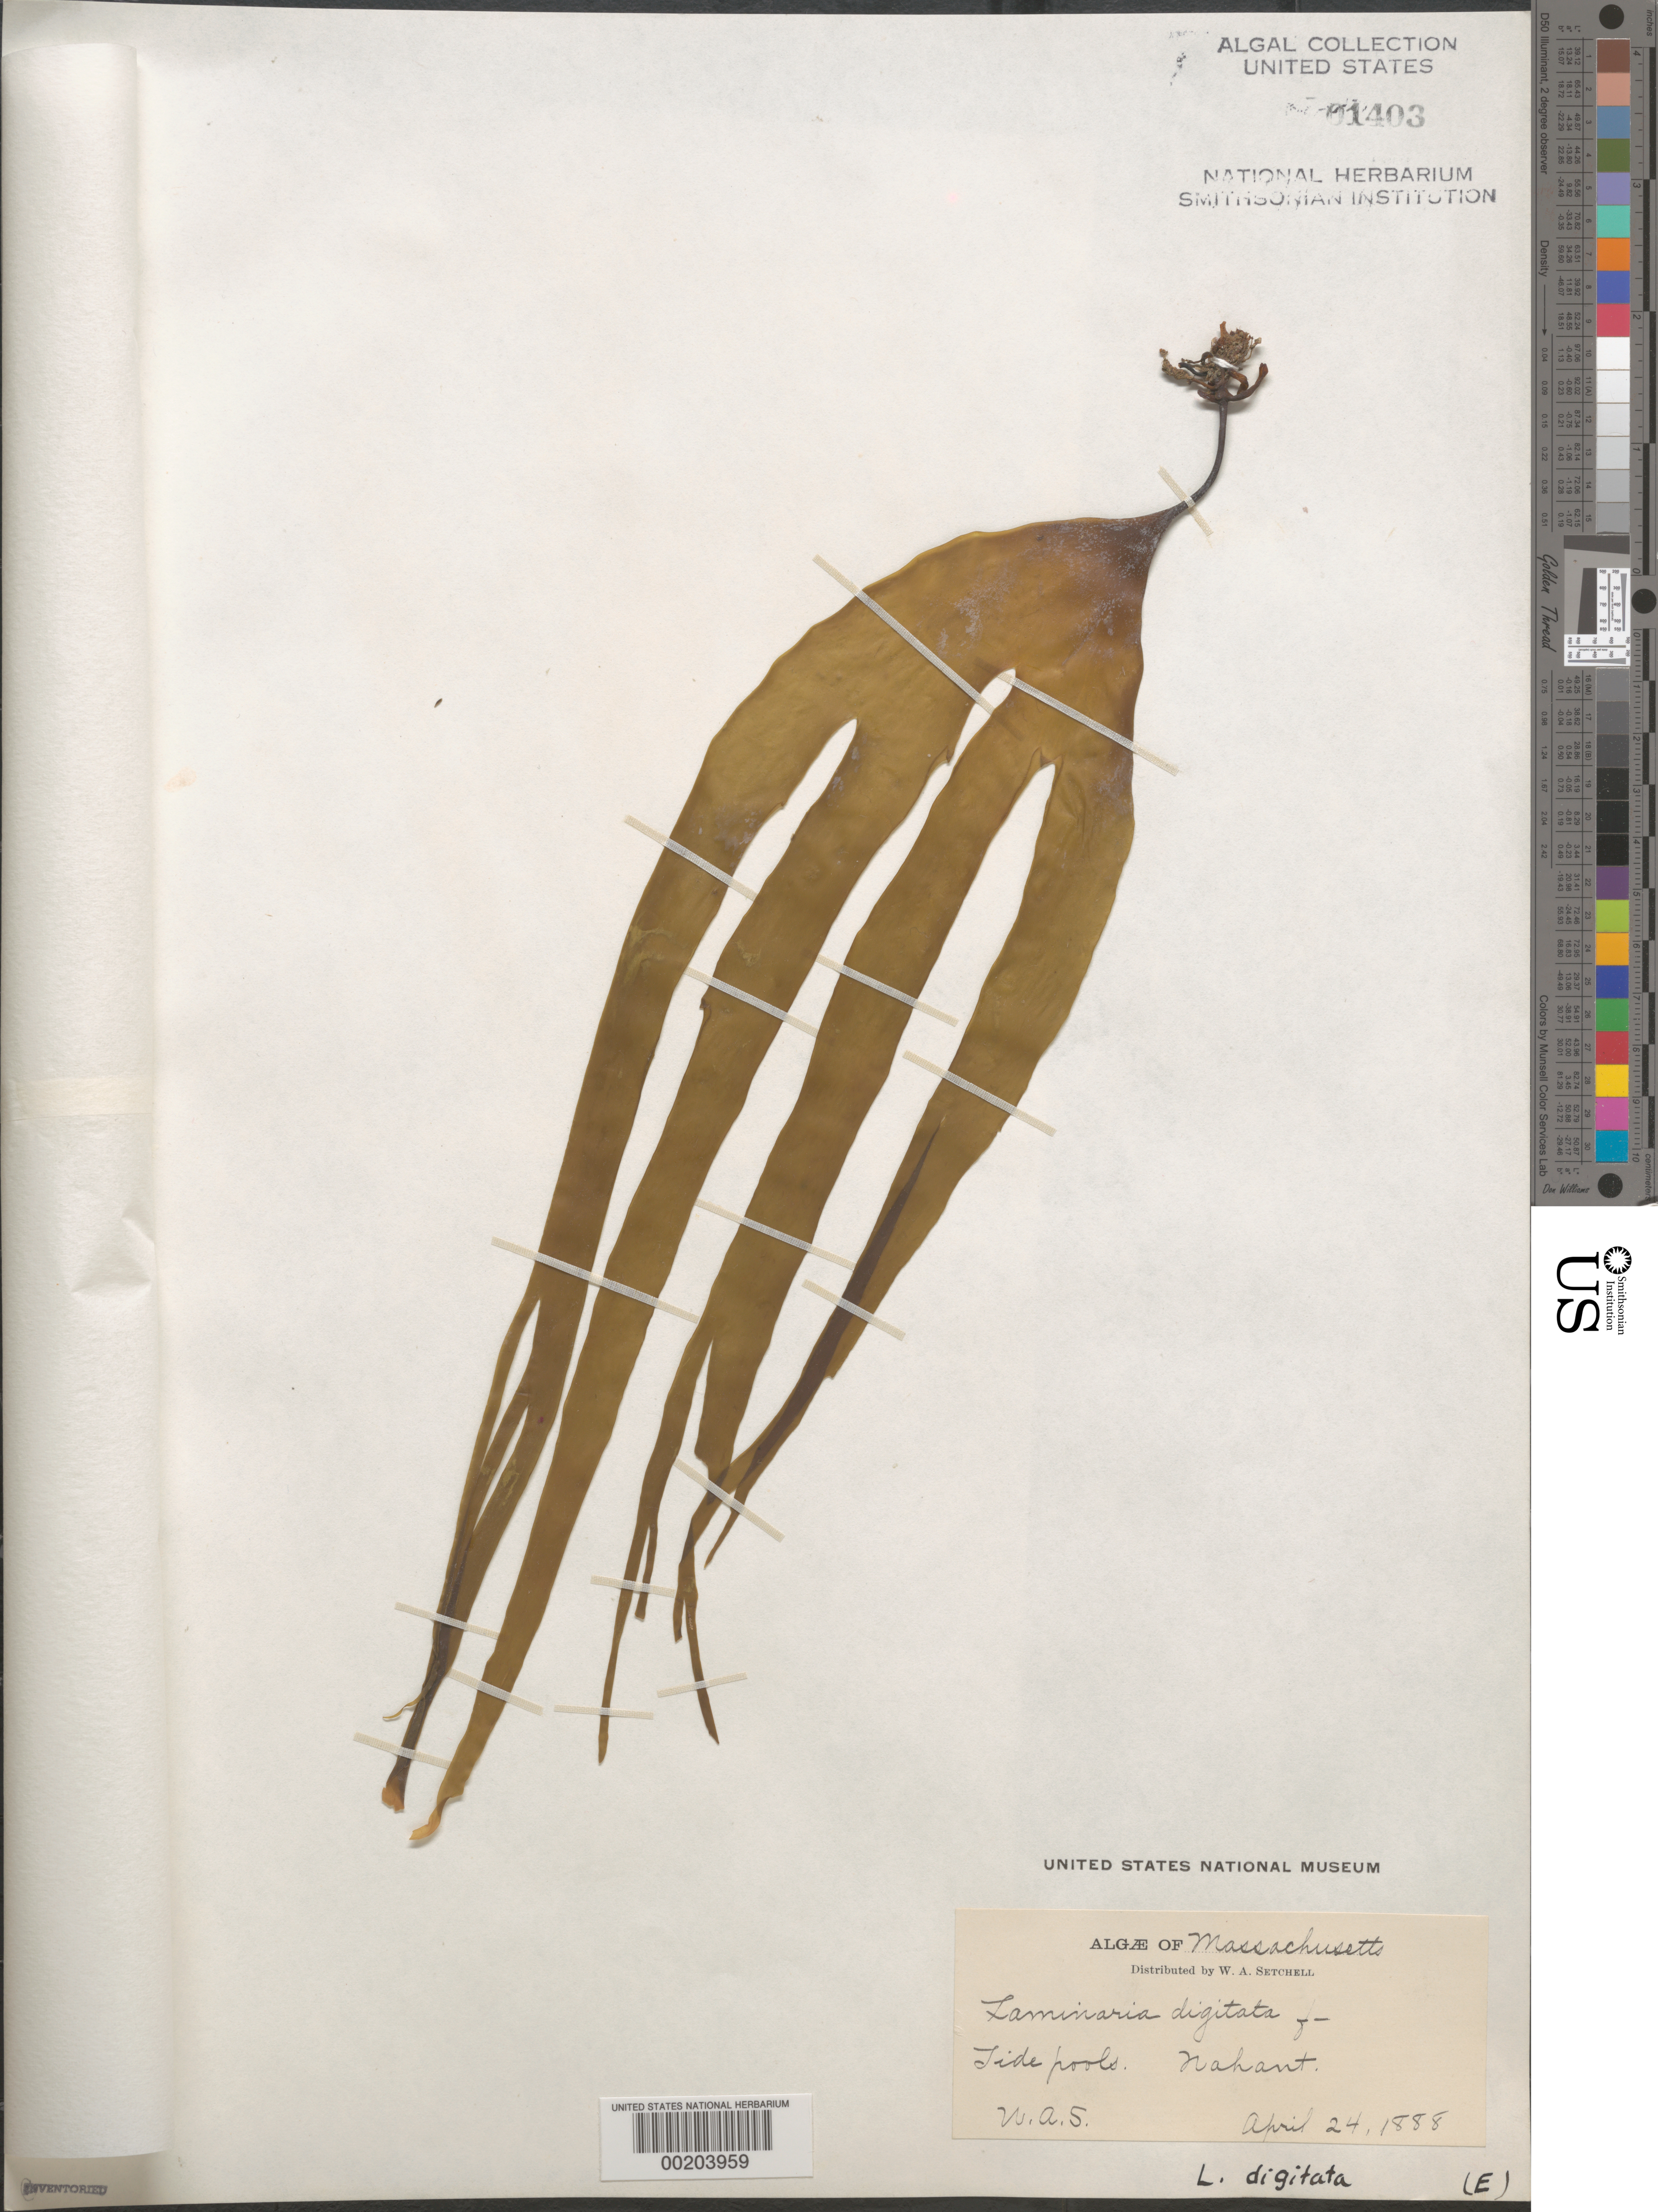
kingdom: Chromista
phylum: Ochrophyta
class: Phaeophyceae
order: Laminariales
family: Laminariaceae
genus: Laminaria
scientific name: Laminaria digitata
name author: (Hudson) J.V.Lamouroux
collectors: W. Setchell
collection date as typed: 24 Apr 1888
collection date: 1888-04-24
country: United States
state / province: Massachusetts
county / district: Essex County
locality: Nahant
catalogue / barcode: US 1403